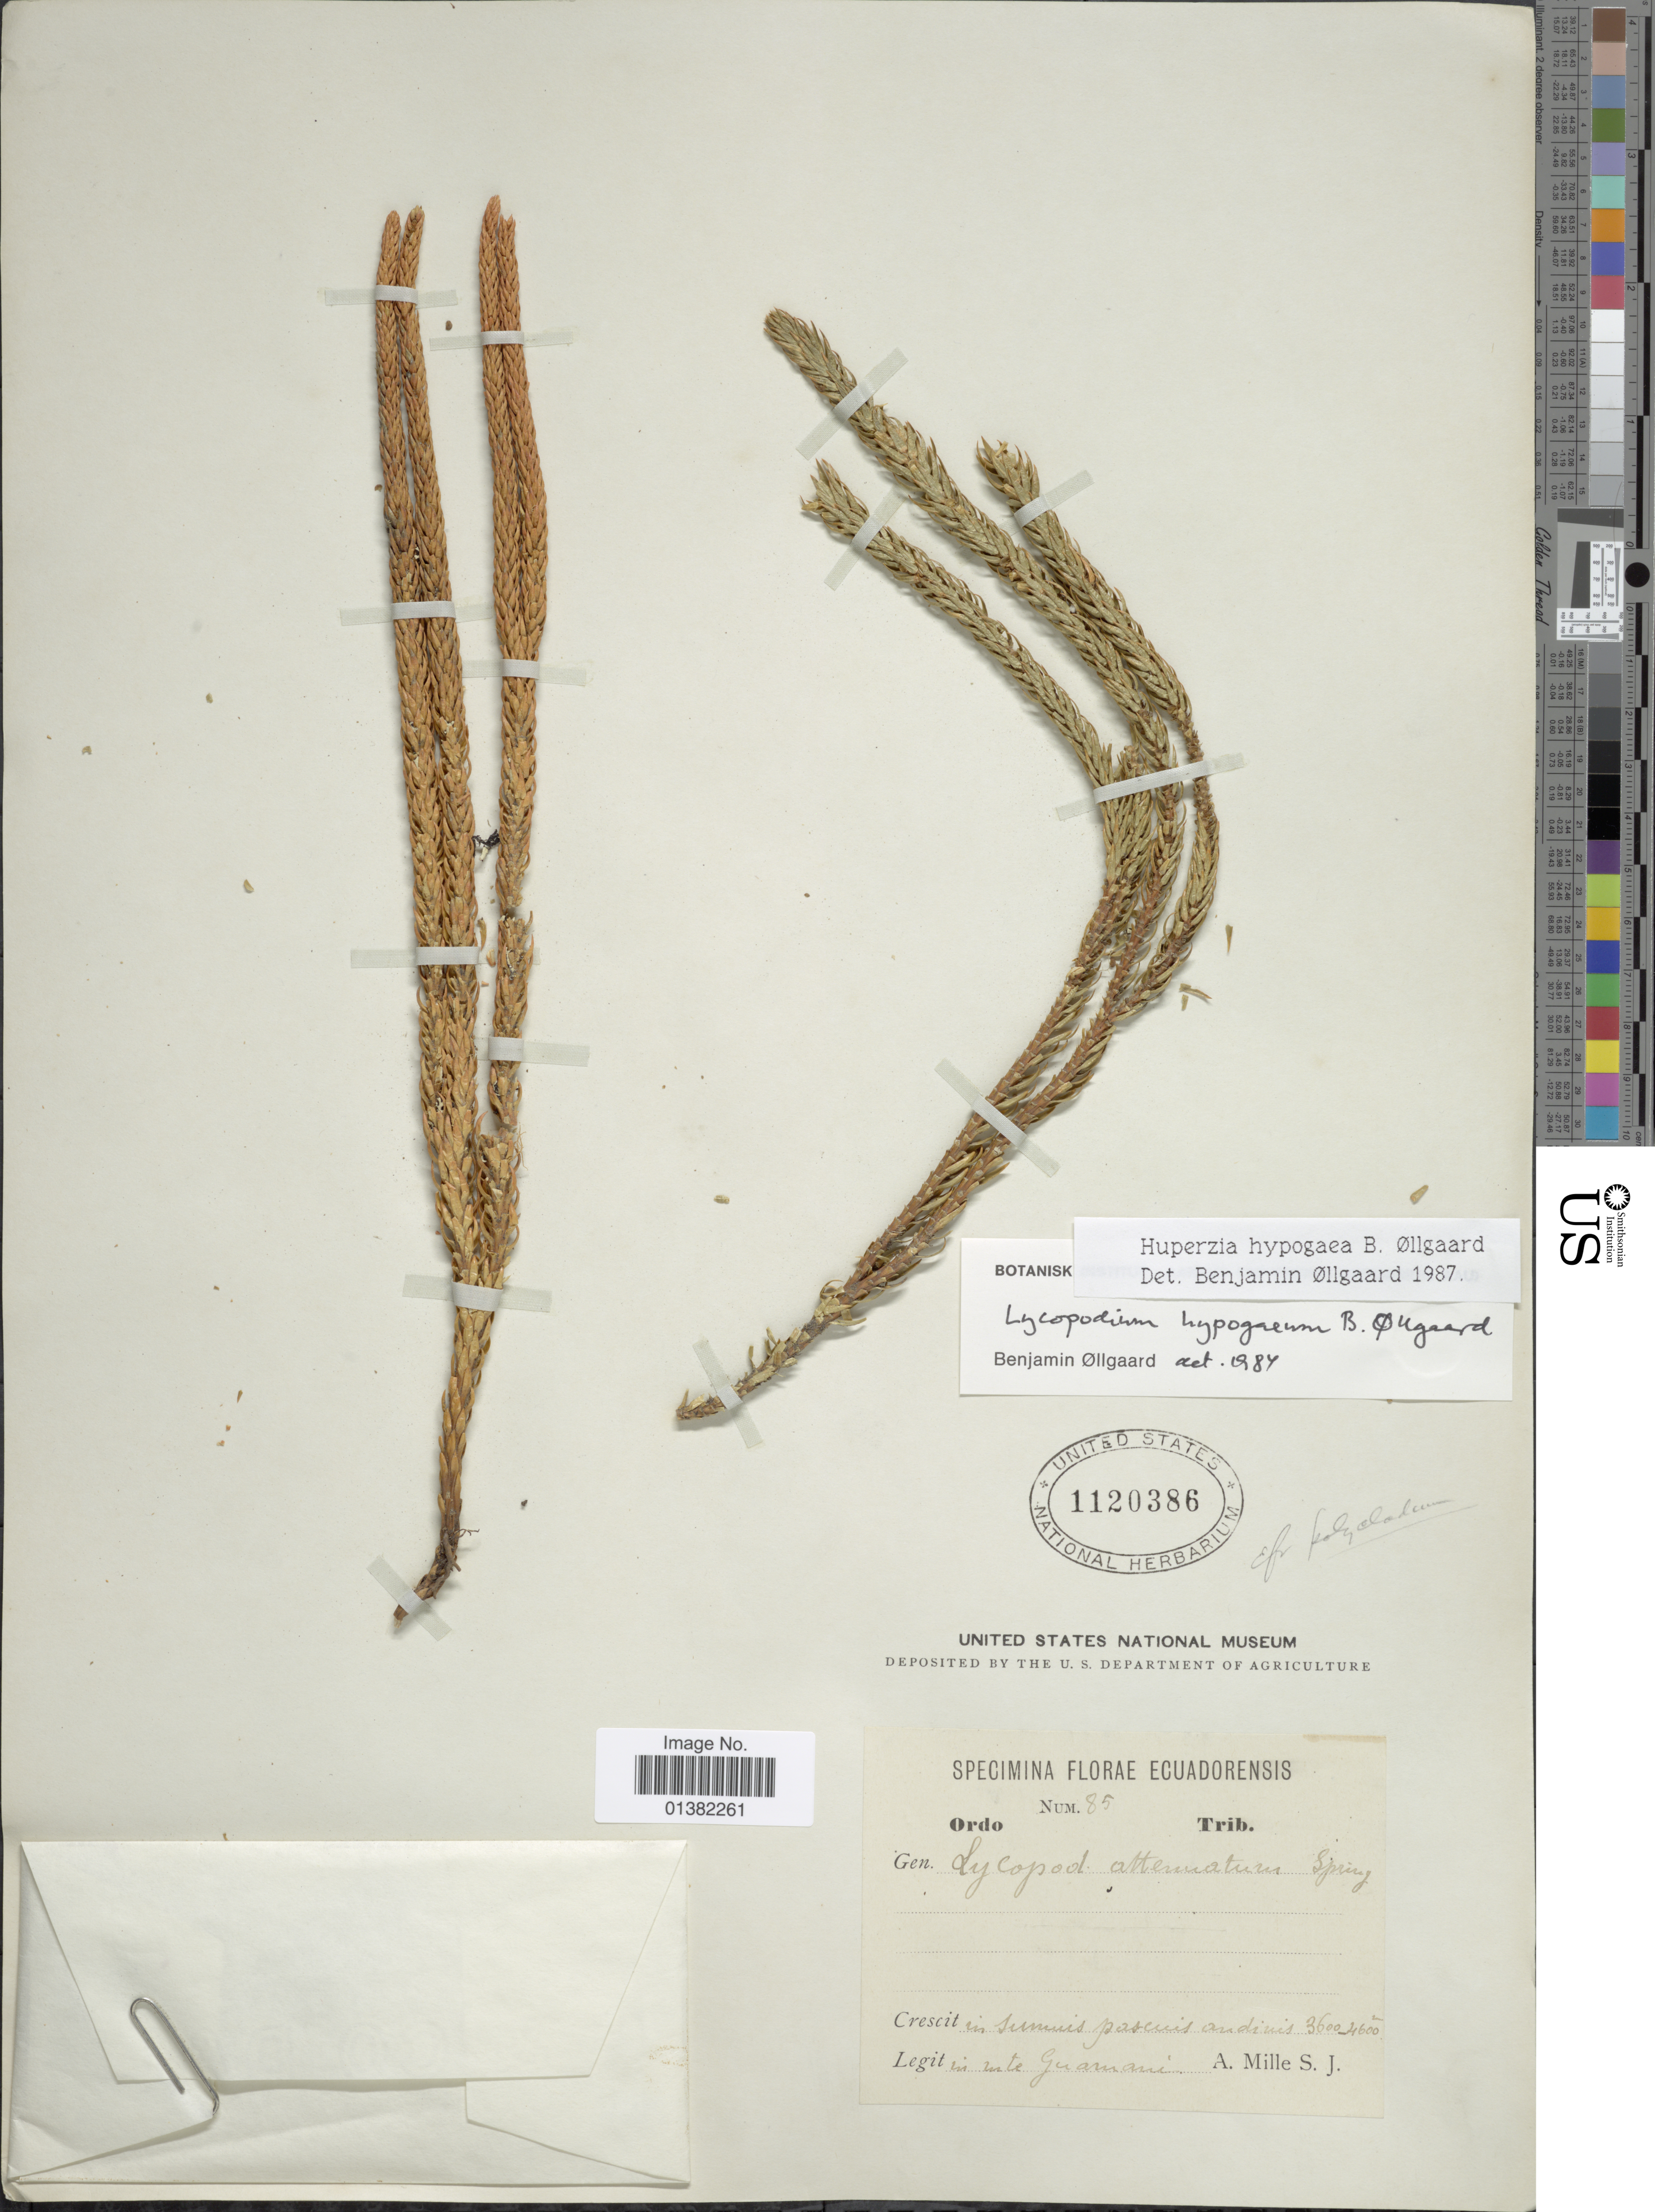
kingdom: Plantae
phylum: Tracheophyta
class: Lycopodiopsida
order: Lycopodiales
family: Lycopodiaceae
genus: Phlegmariurus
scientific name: Phlegmariurus hypogaeus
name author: (B. Øllg.) B. Øllg.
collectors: A. Mille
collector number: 85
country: Ecuador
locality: In sumuis pascuis andinis. Guamani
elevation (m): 3600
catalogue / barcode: US 1120386